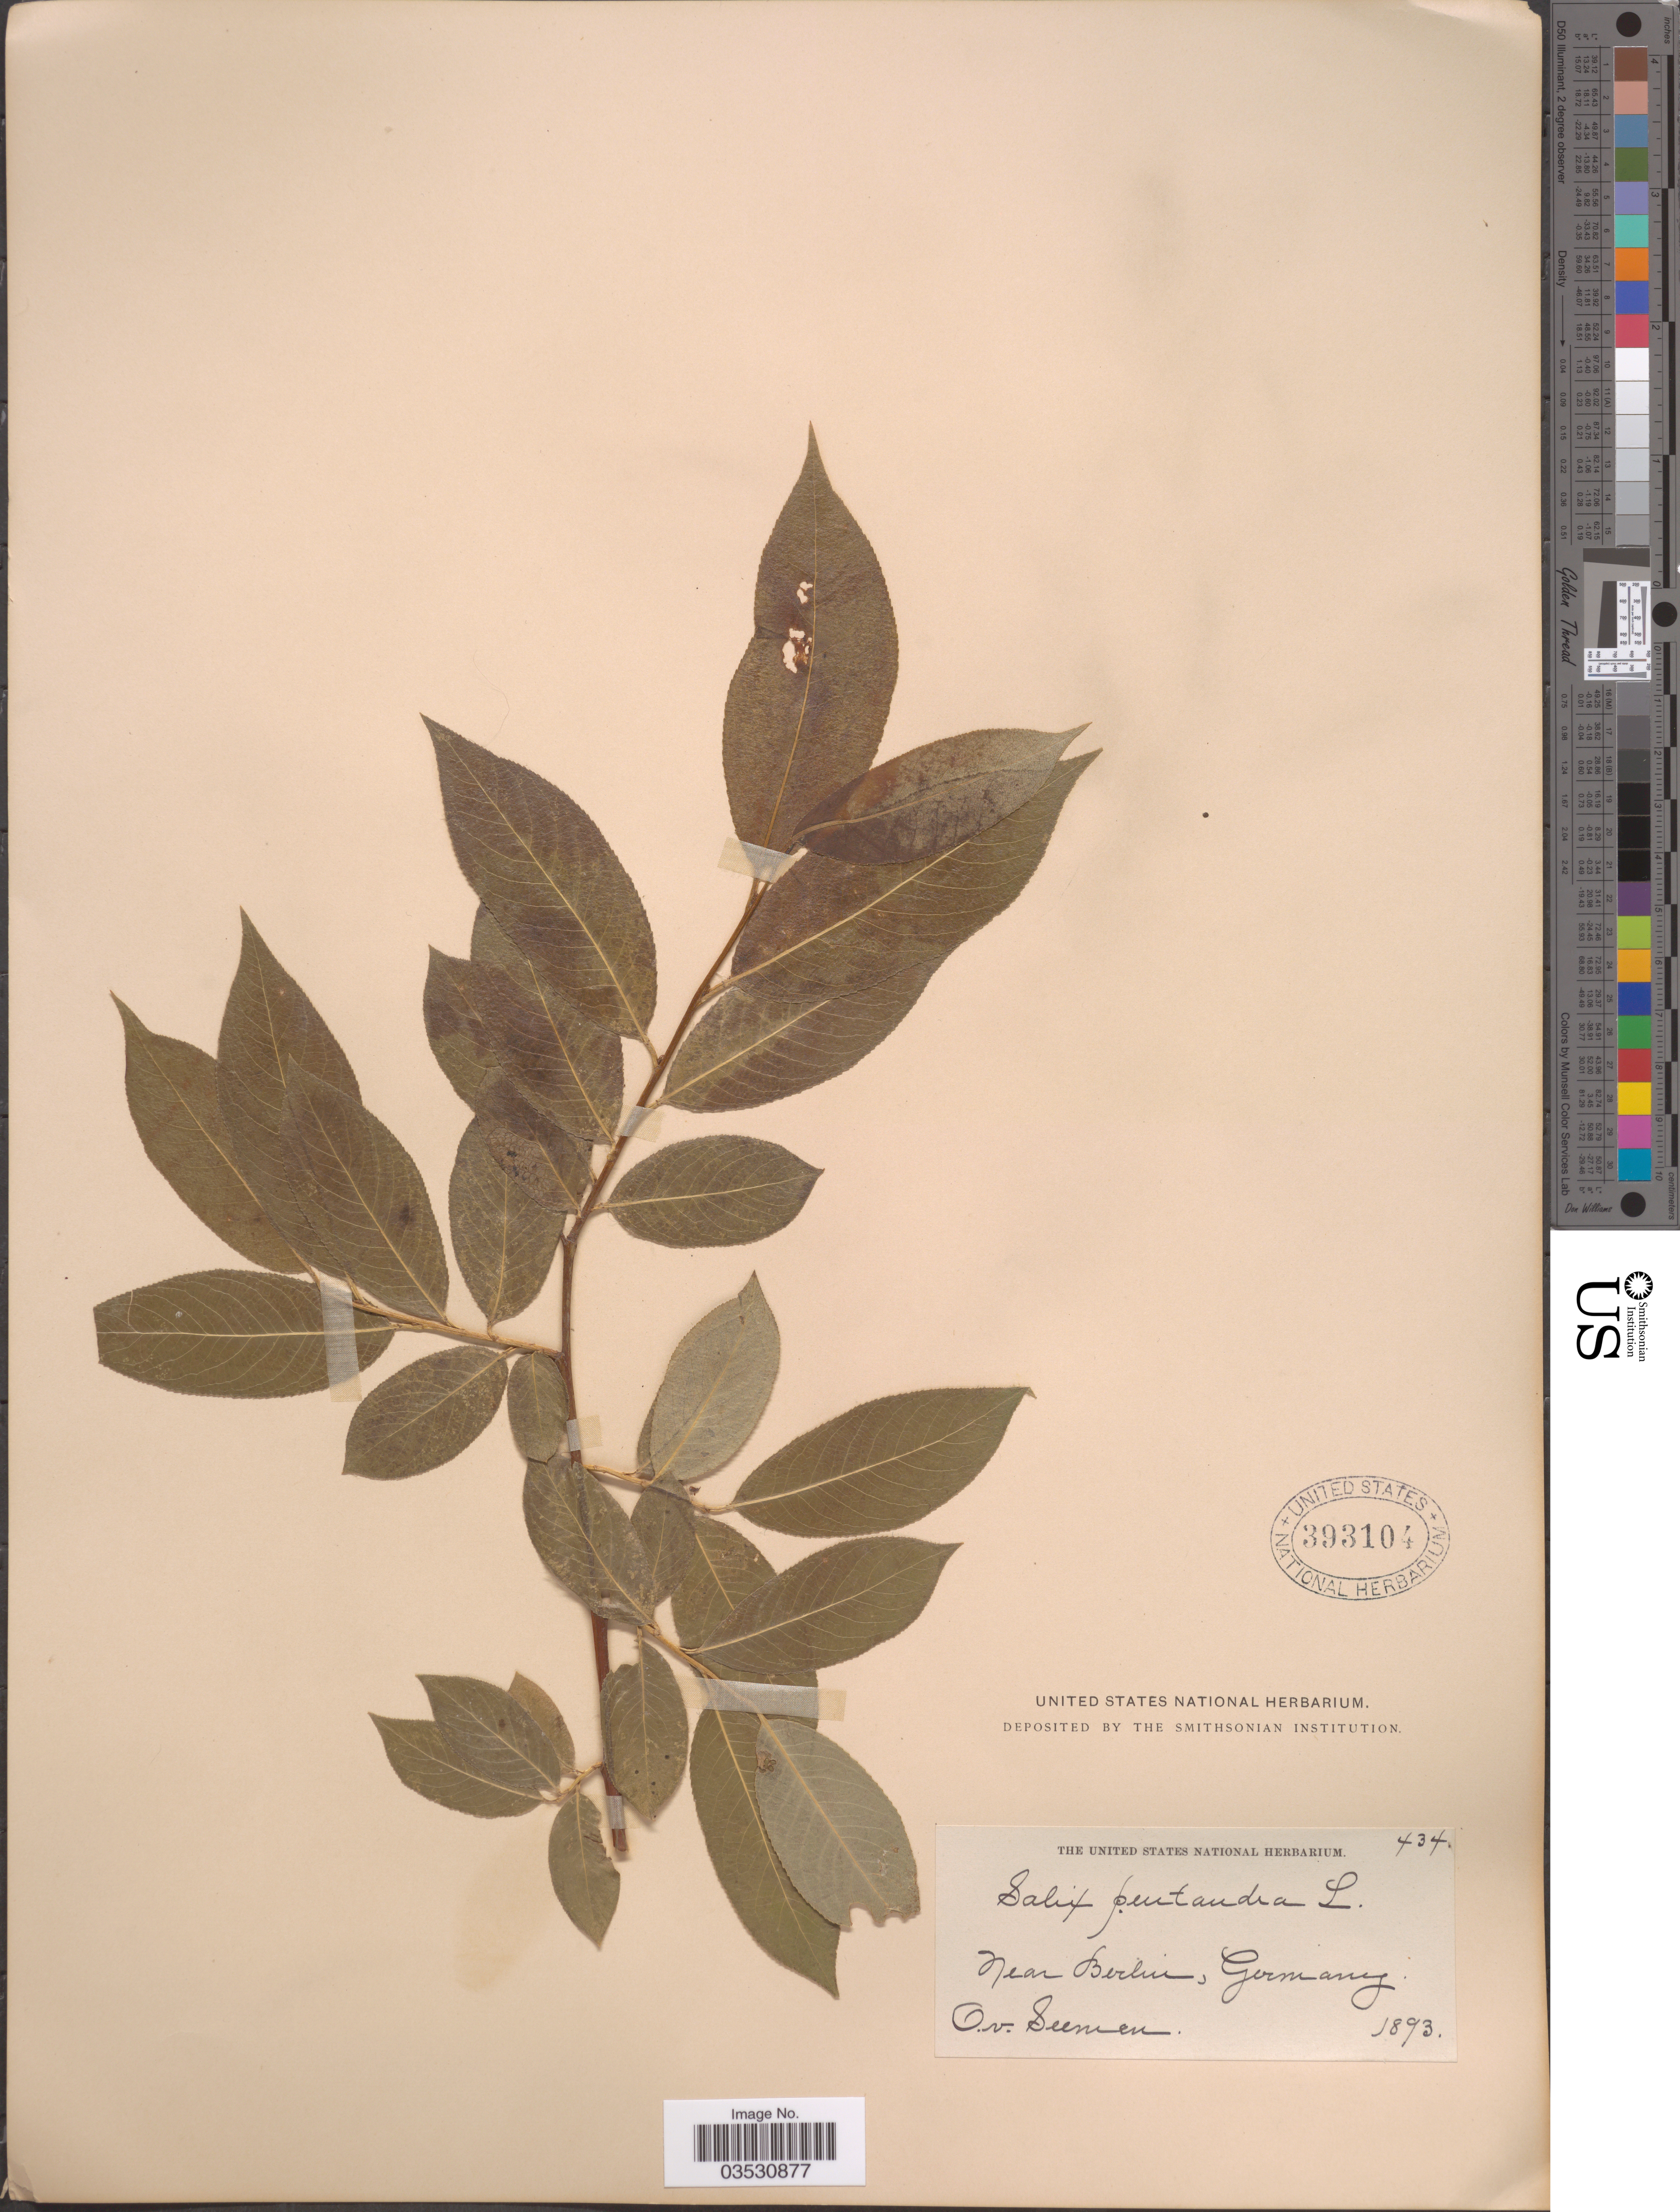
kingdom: Plantae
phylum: Tracheophyta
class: Magnoliopsida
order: Malpighiales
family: Salicaceae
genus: Salix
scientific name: Salix pentandra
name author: L.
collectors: K. O. von Seemen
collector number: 434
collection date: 1893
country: Germany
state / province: Berlin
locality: Near Berlin.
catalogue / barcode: US 393104